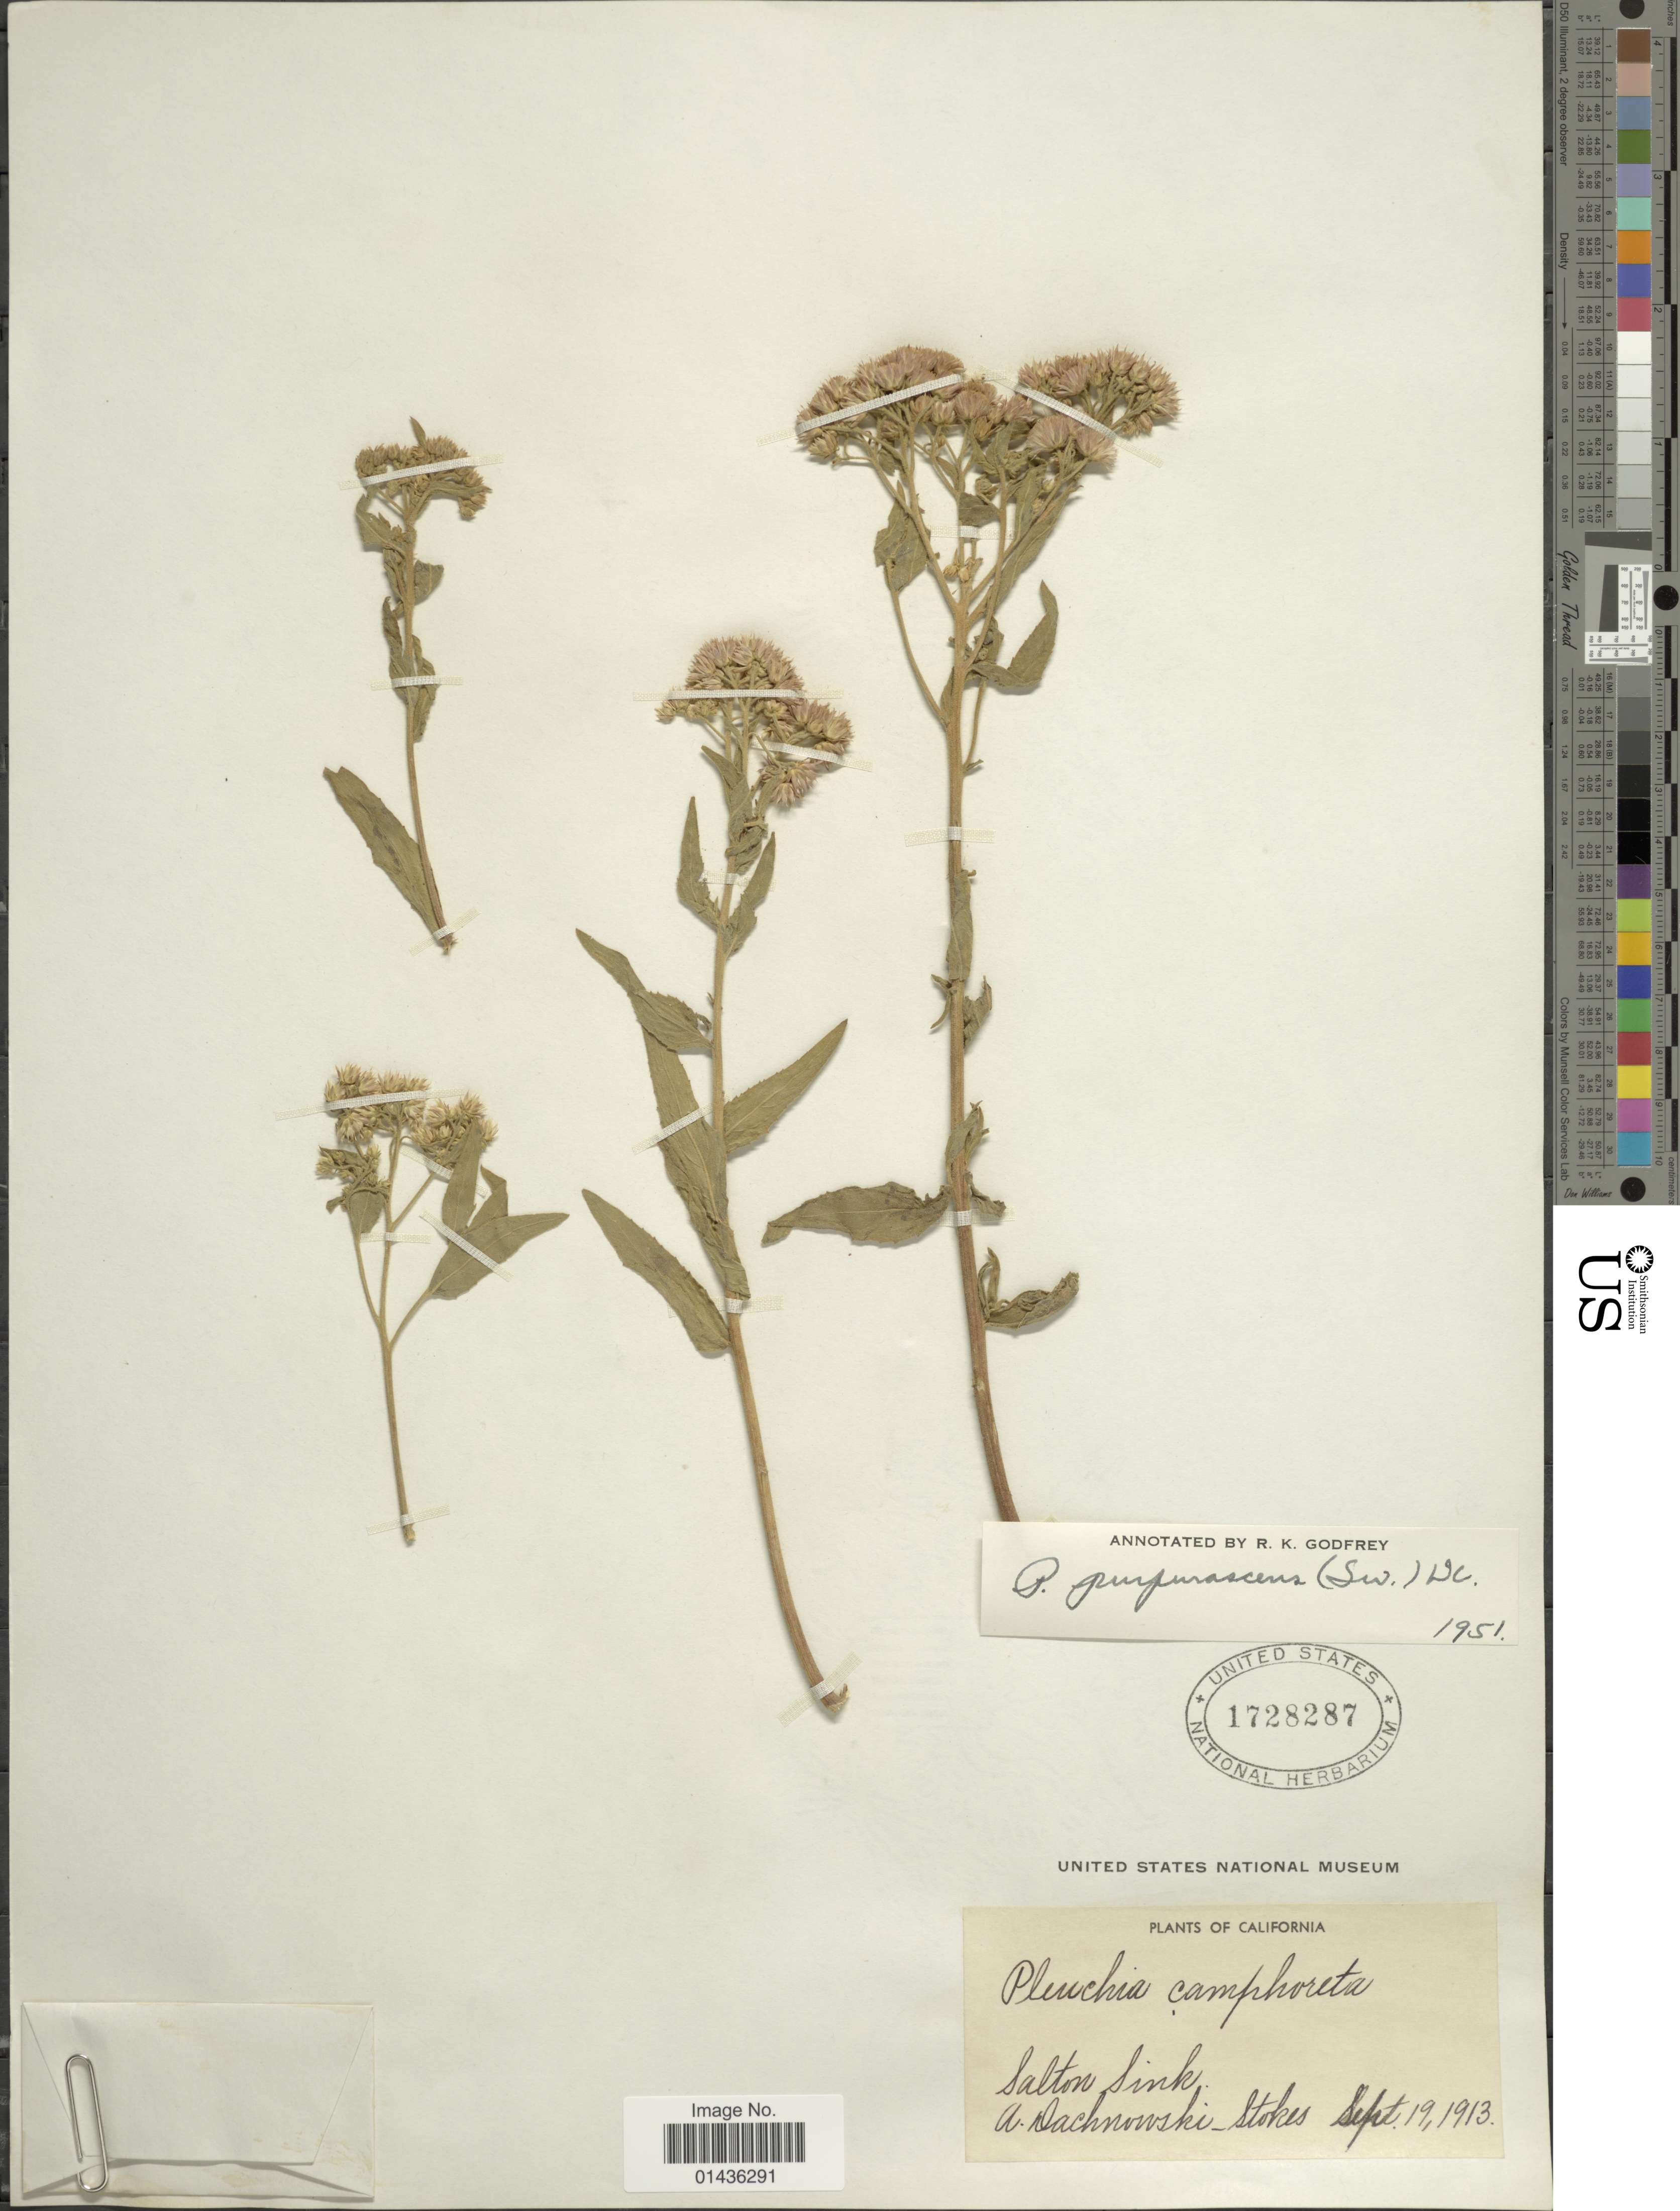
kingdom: Plantae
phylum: Tracheophyta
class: Magnoliopsida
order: Asterales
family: Asteraceae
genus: Pluchea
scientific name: Pluchea odorata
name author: (L.) Cass.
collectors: A. P. Dachnowski-Stokes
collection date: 1913-09-19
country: United States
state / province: California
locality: Salton Sink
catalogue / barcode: US 1728287